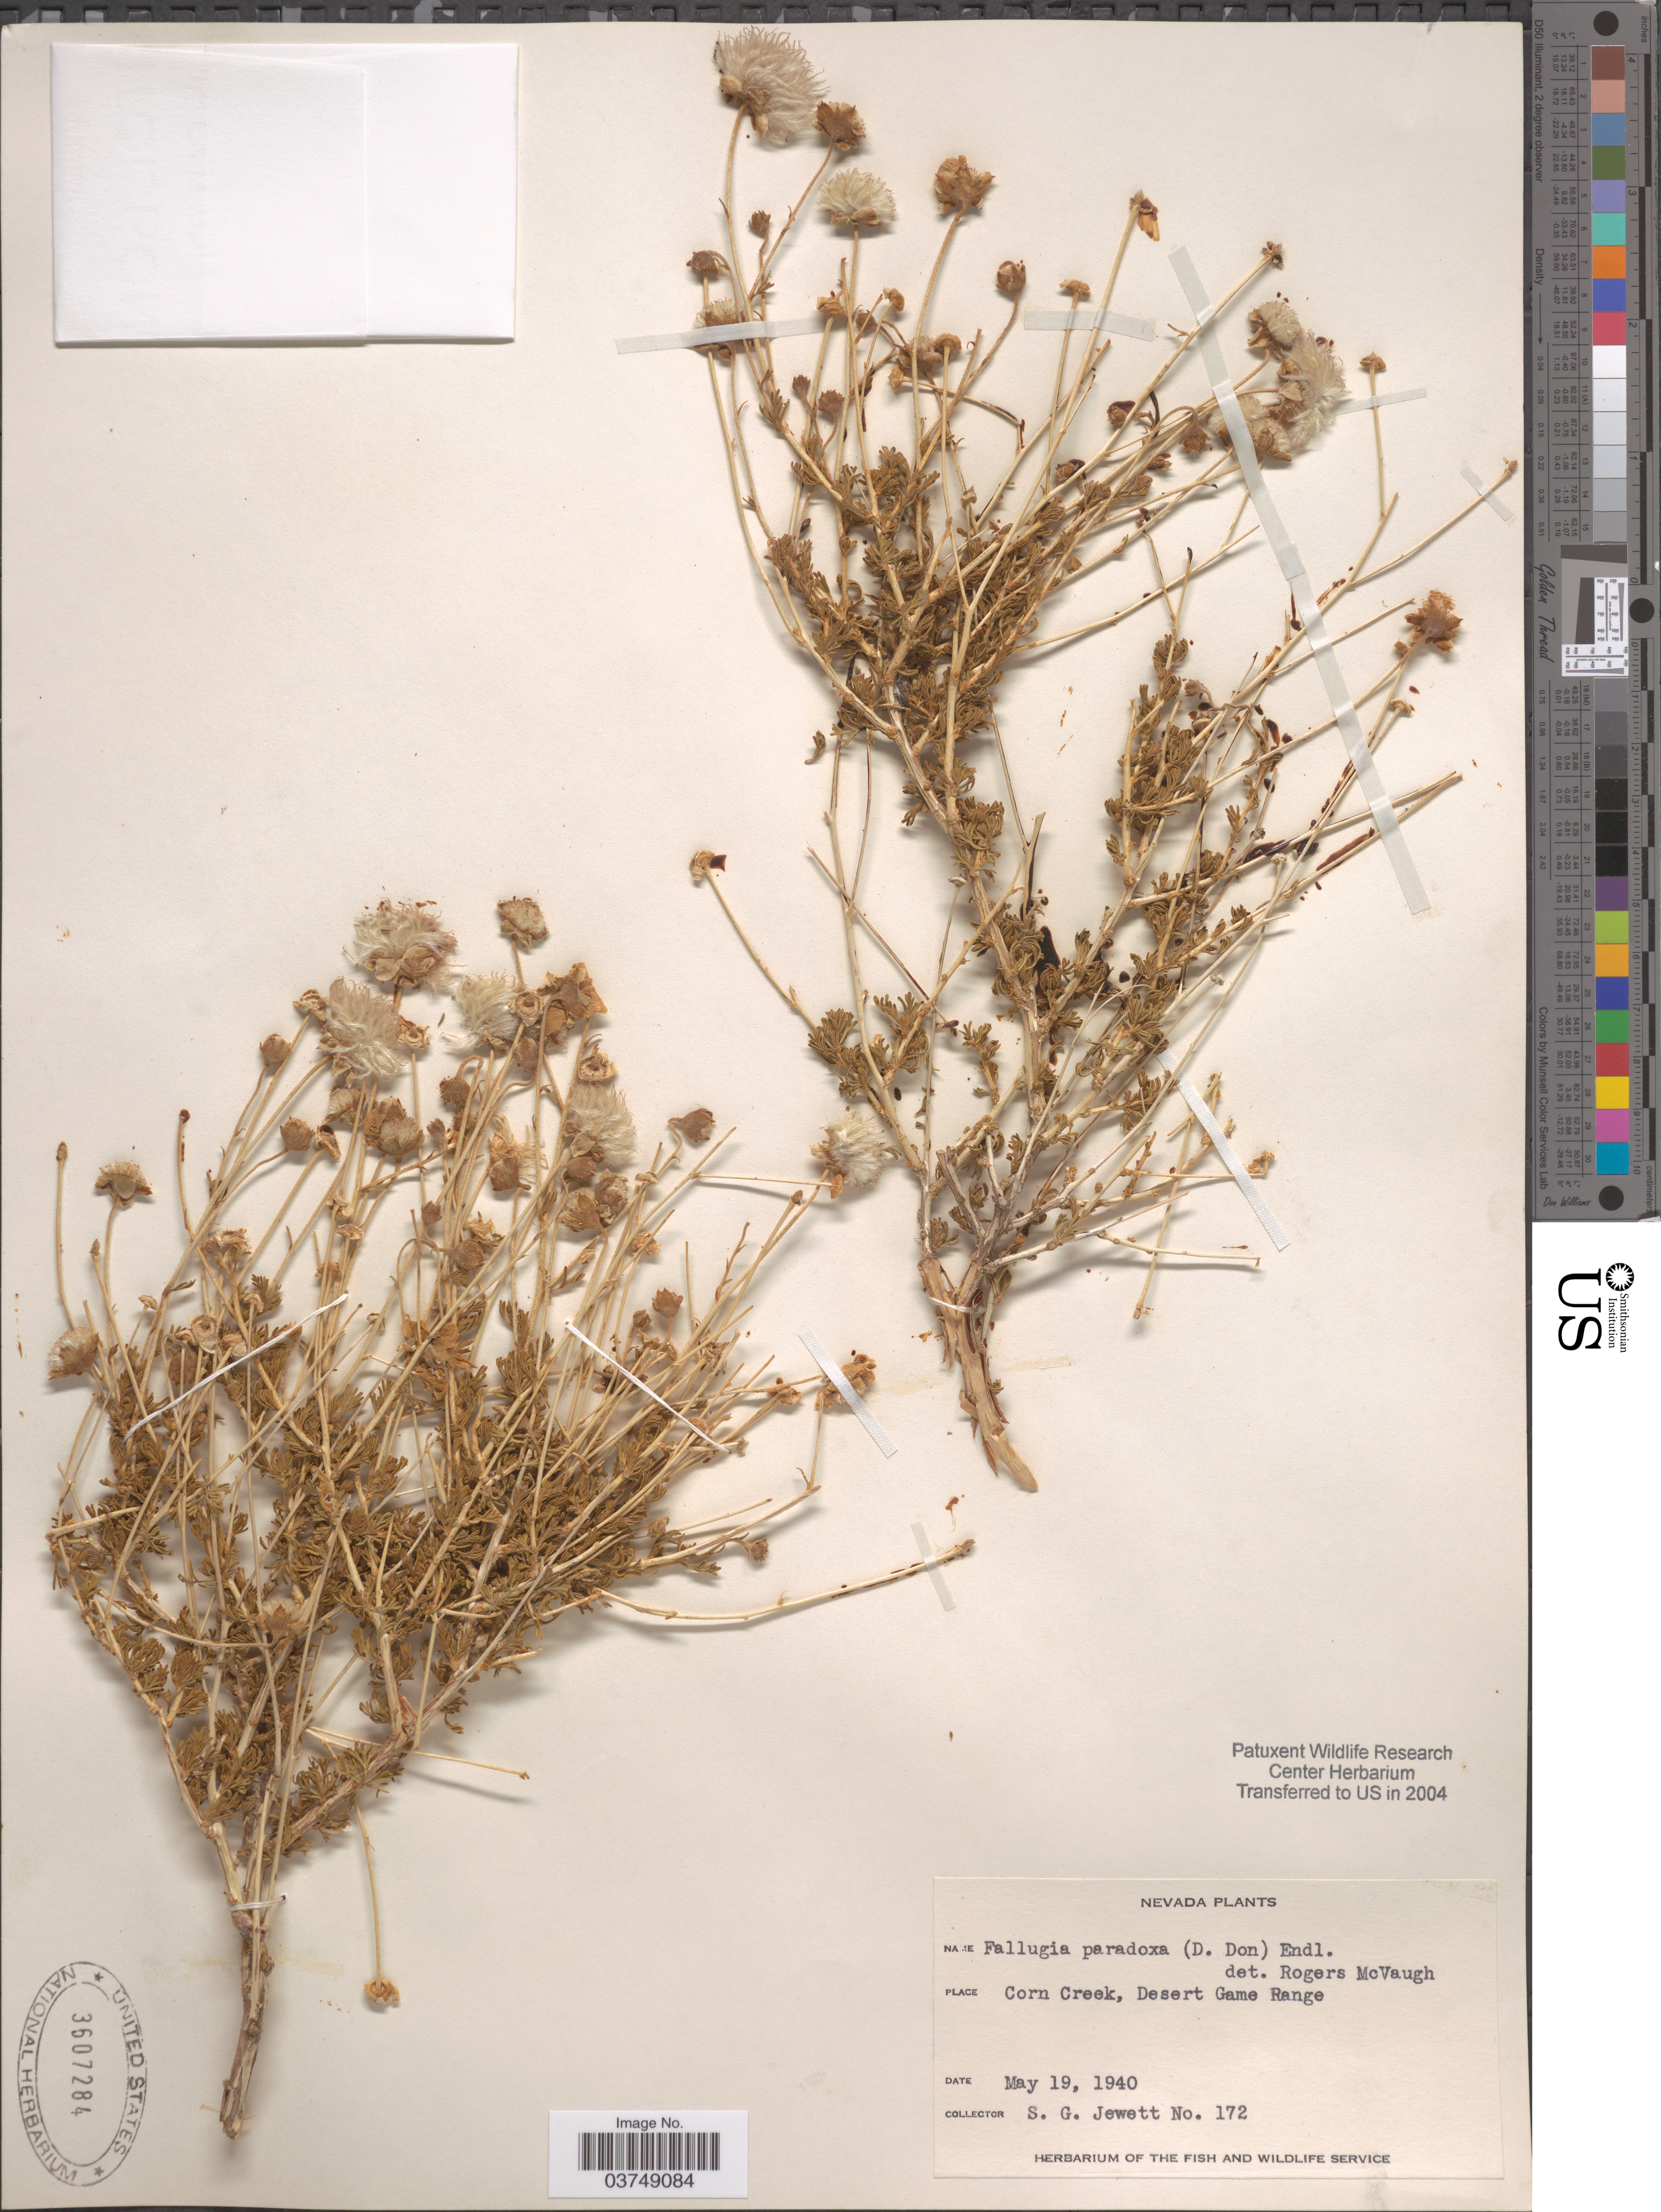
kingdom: Plantae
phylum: Tracheophyta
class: Magnoliopsida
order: Rosales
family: Rosaceae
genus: Fallugia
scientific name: Fallugia paradoxa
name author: (D. Don ex Tilloch & T. Taylor) Endl. ex Torr.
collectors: S. Jewett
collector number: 172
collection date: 1940-05-19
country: United States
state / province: Nevada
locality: Corn Creek, Desert Game Range.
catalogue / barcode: US 3607284